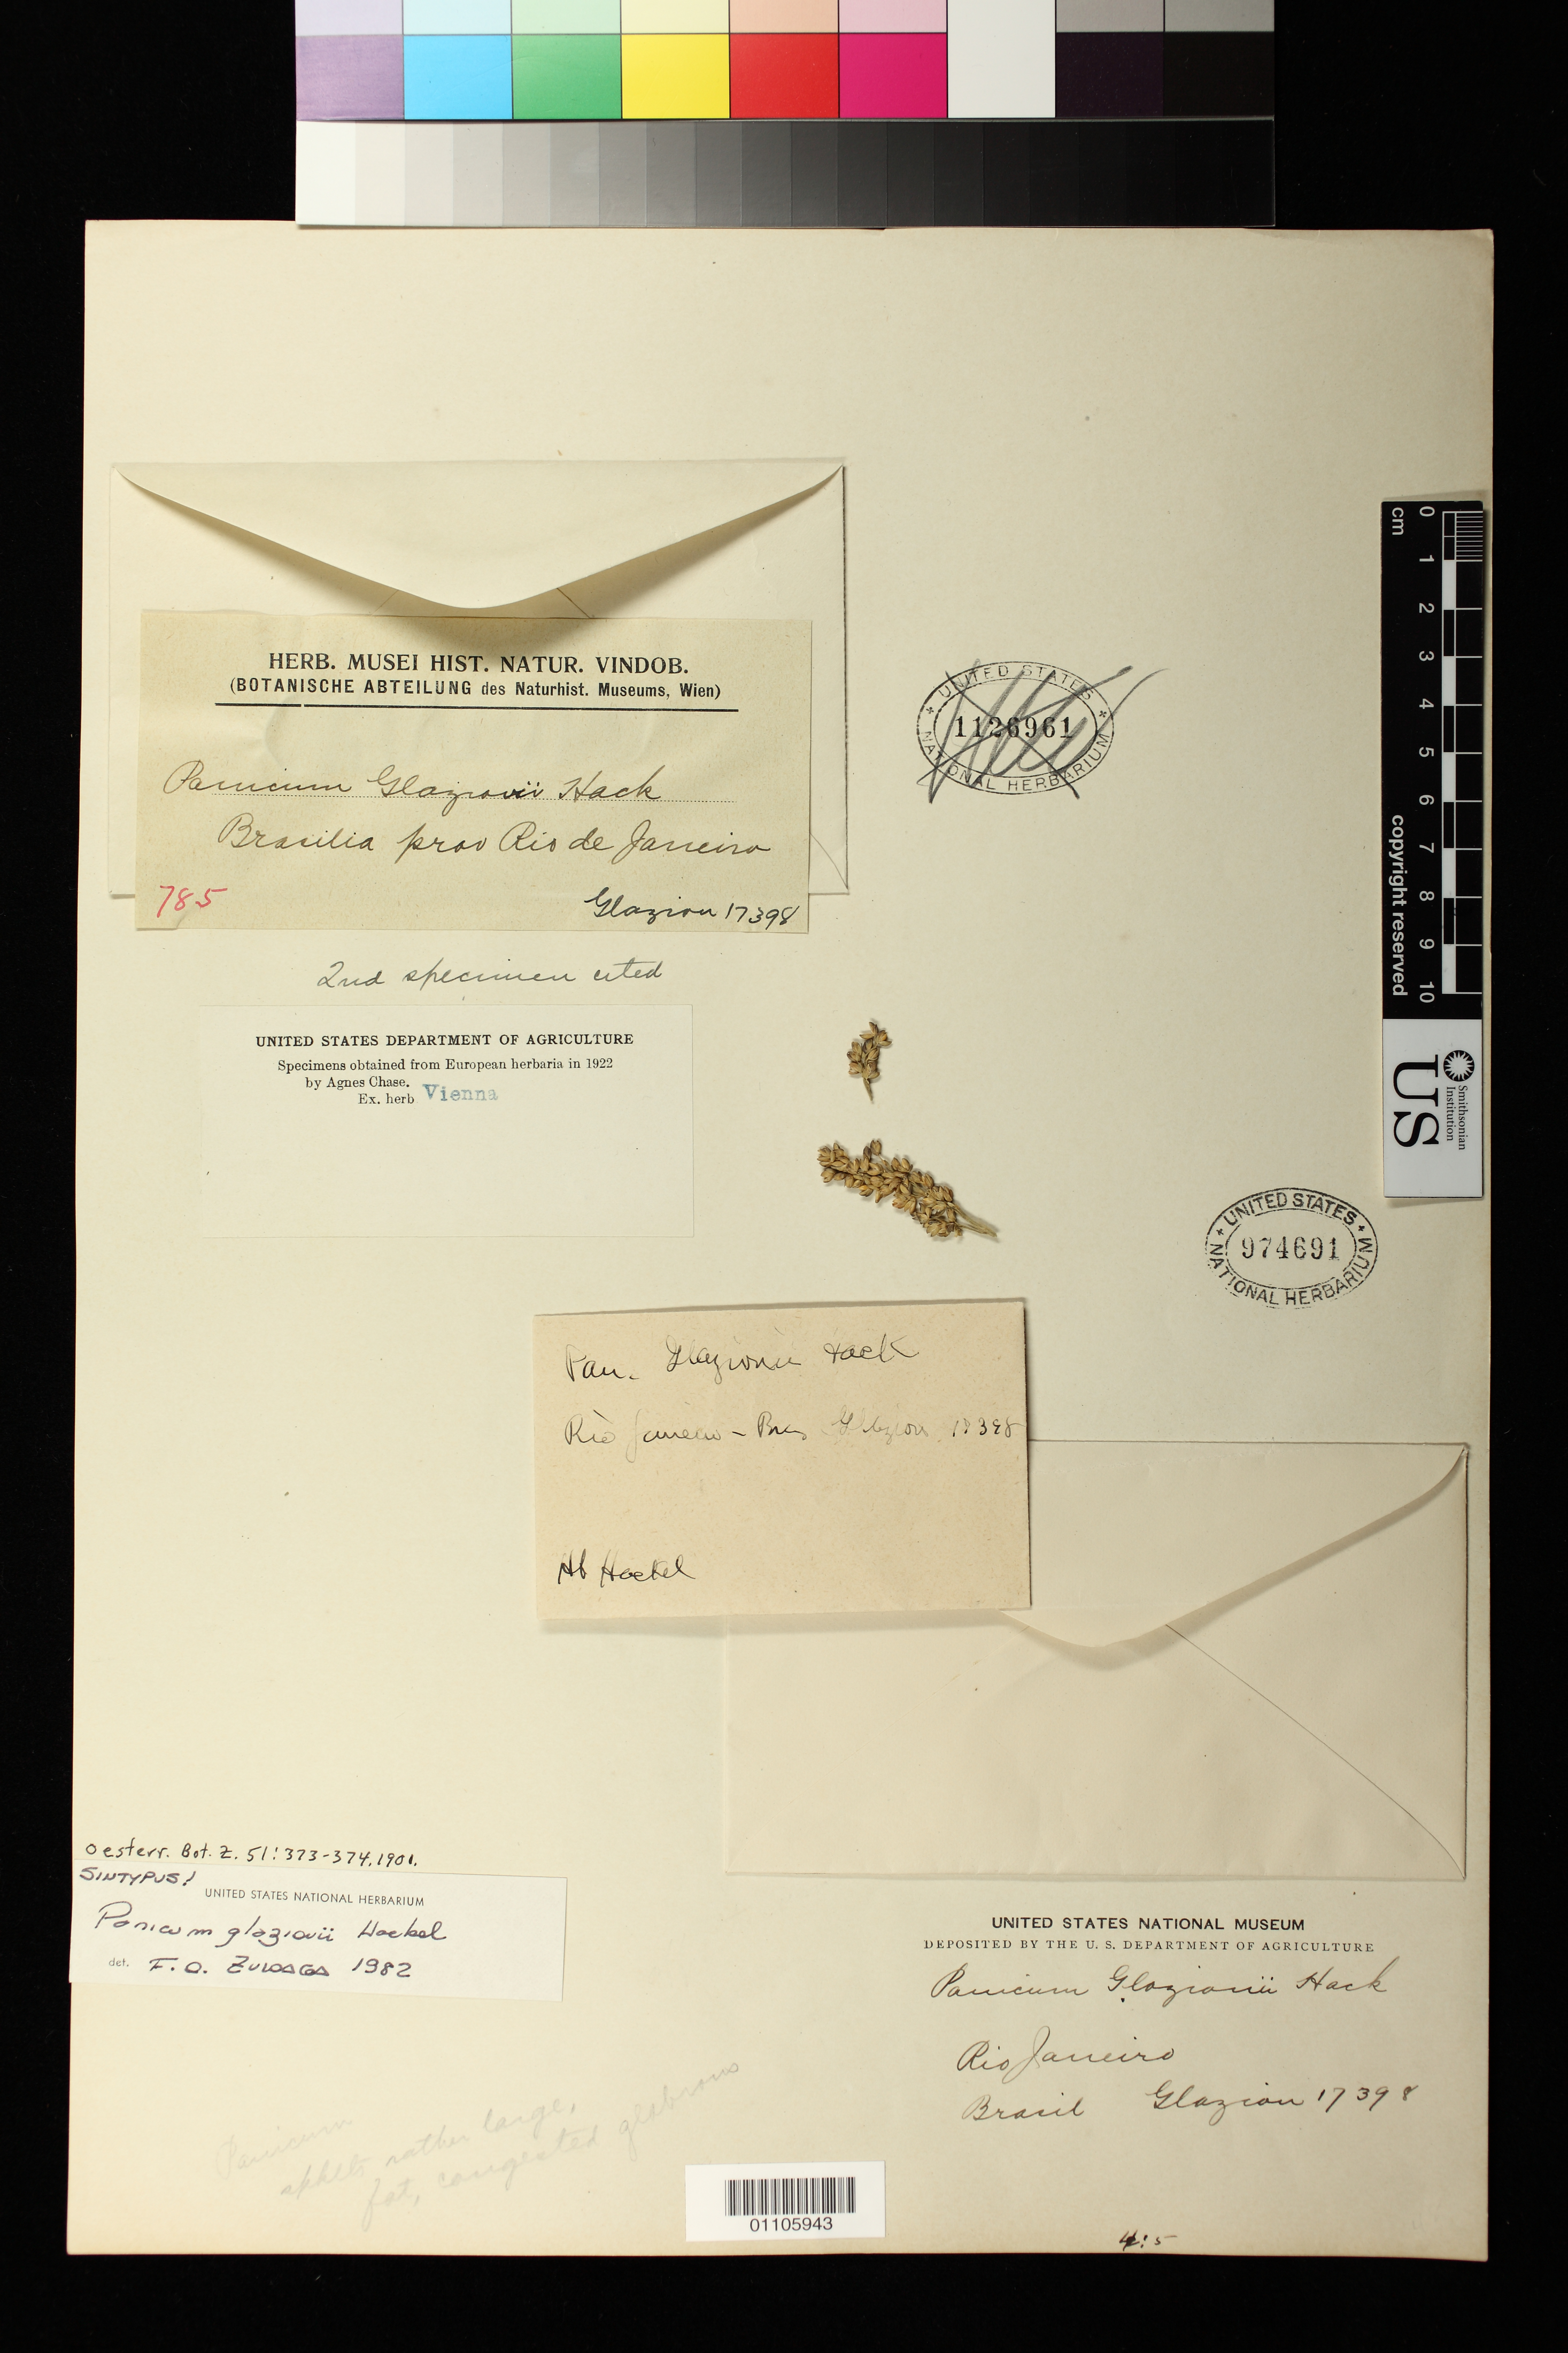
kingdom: Plantae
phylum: Tracheophyta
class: Liliopsida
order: Poales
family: Poaceae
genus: Panicum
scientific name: Panicum glaziovii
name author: Hack.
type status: Syntype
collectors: A. F. M. Glaziou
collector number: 17398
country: Brazil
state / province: Rio de Janeiro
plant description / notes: Fragmentary material of type specimen ex herb. Vienna.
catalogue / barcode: US 974691